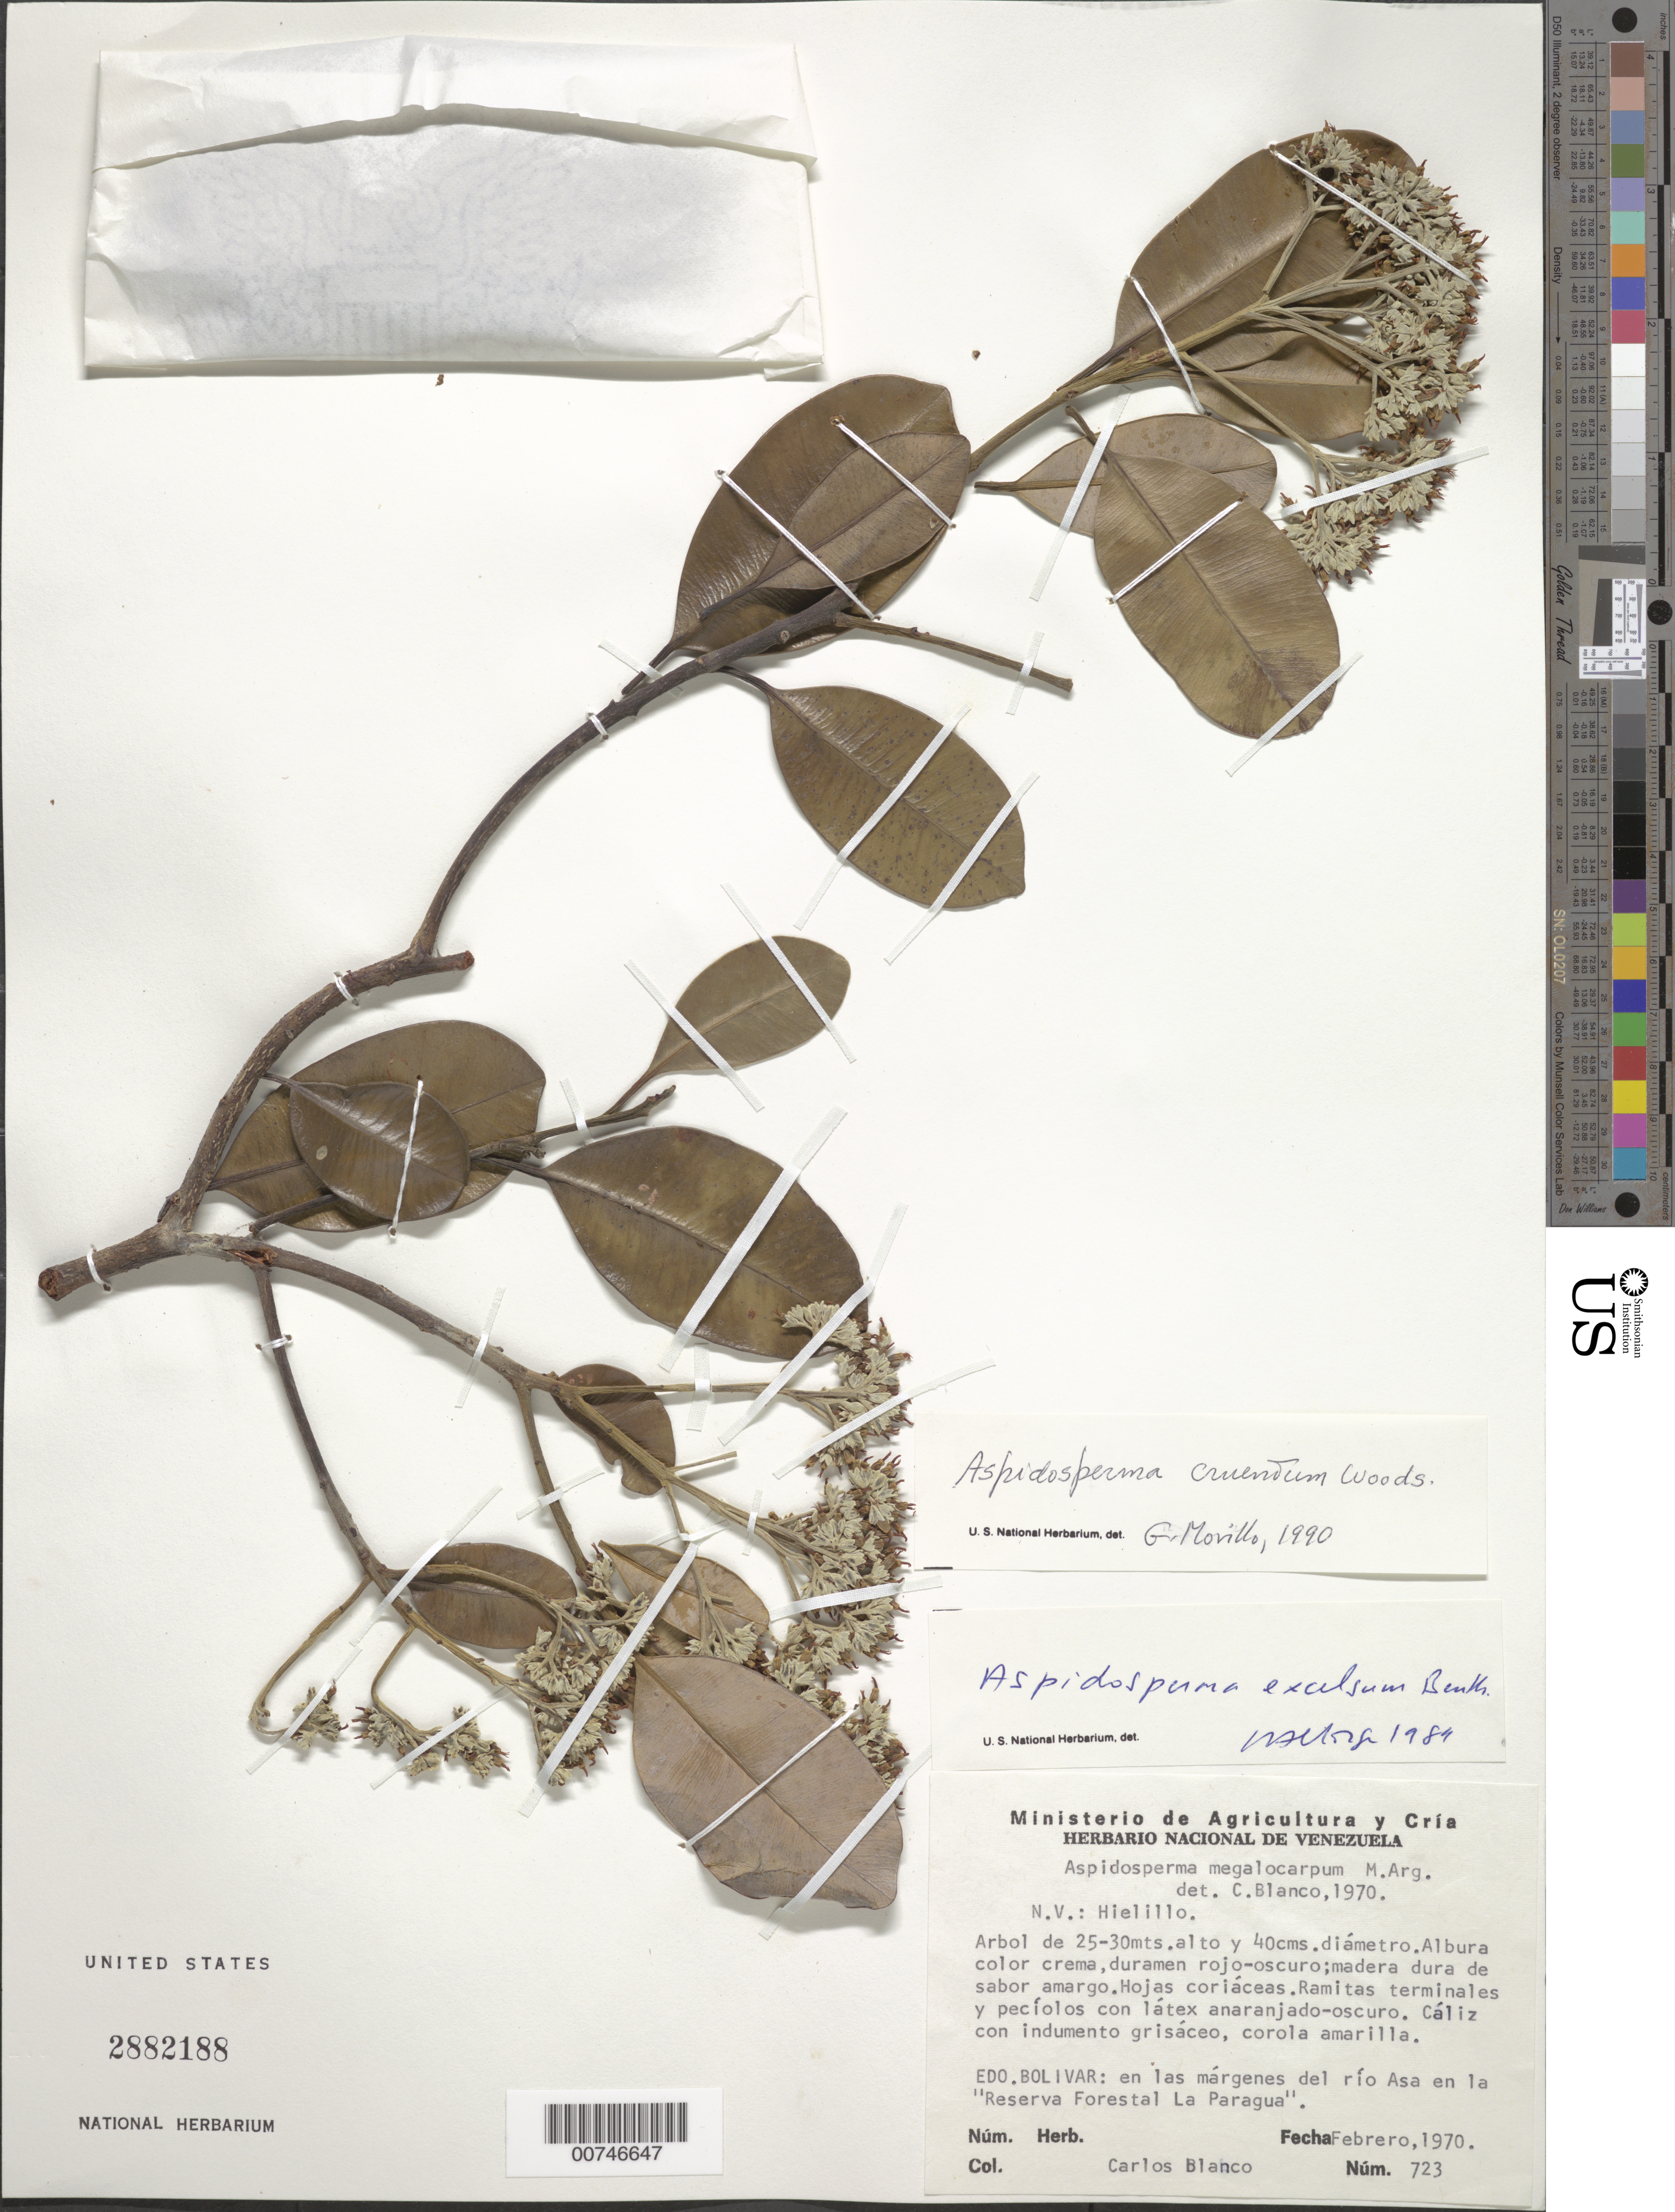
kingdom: Plantae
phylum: Tracheophyta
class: Magnoliopsida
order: Gentianales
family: Apocynaceae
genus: Aspidosperma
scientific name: Aspidosperma cruentum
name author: Woodson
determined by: Morillo, G. N.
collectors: C. A. Blanco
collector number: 723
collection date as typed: Feb-70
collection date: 1970-02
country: Venezuela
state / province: Bolívar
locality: Reserva Forestal "La Paragua"; Río Asa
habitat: Margenes del rio Asa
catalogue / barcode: US 2882188